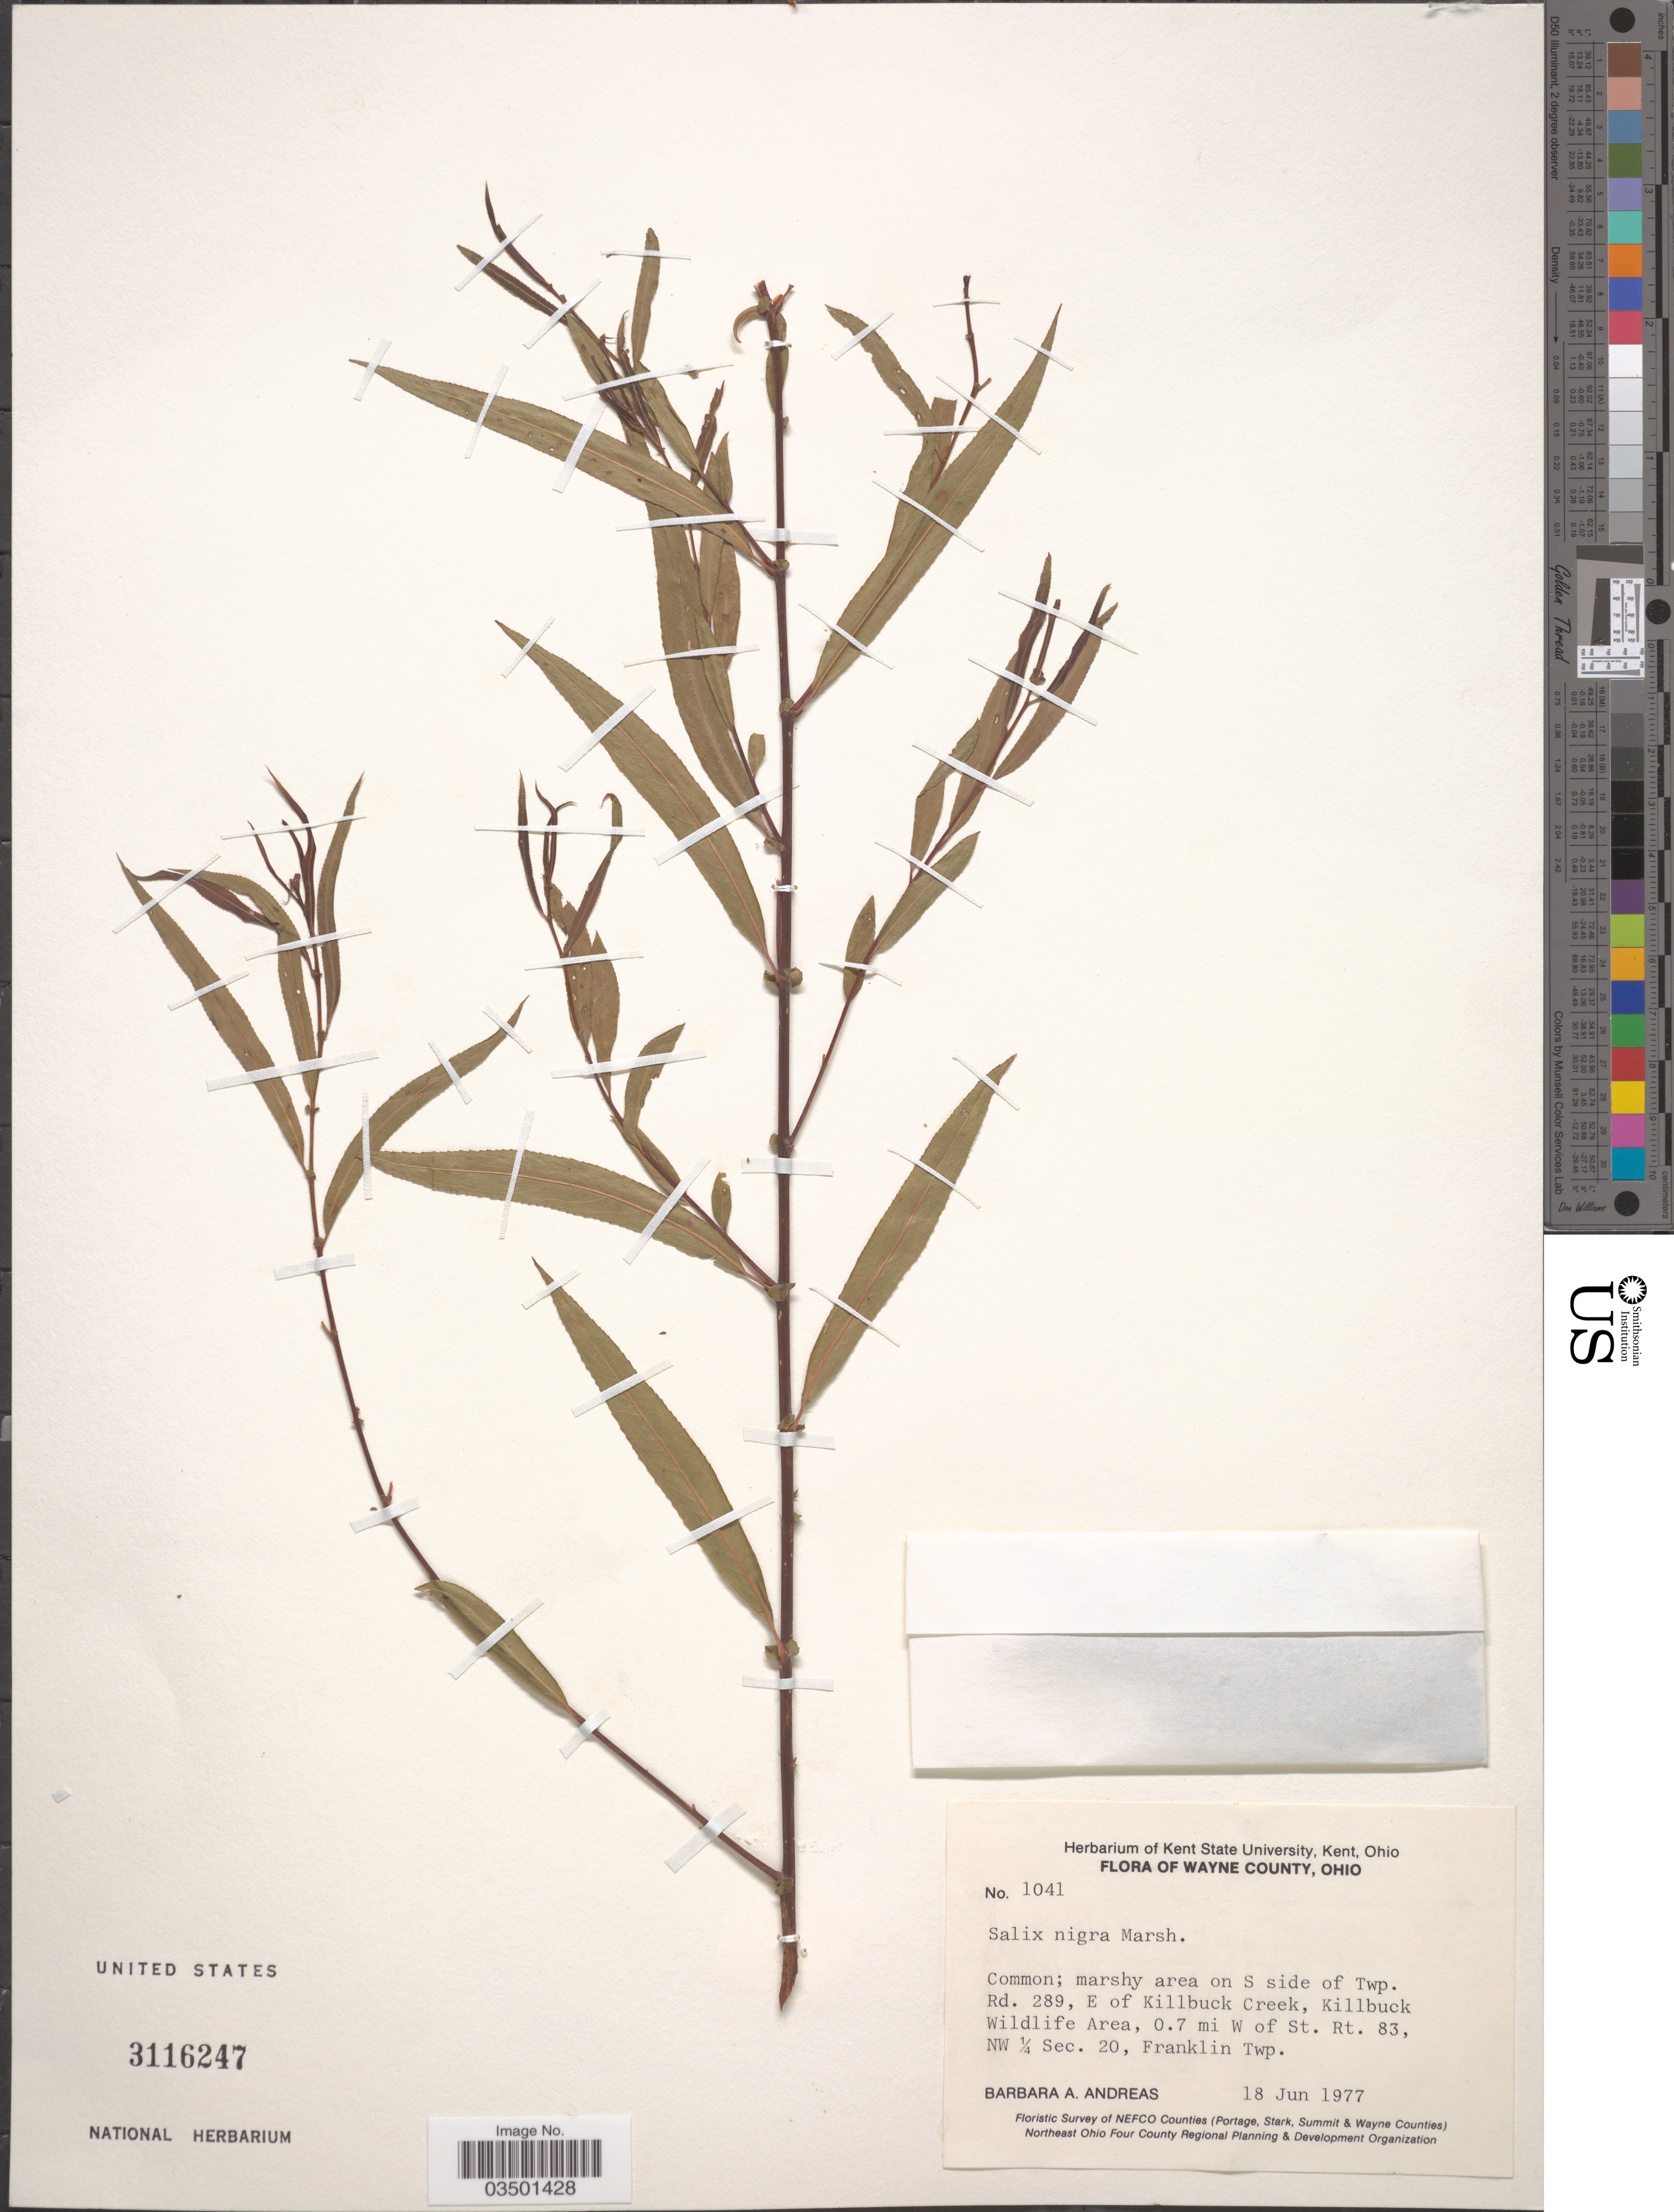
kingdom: Plantae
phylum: Tracheophyta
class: Magnoliopsida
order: Malpighiales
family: Salicaceae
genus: Salix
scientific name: Salix nigra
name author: Marshall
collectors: B. A. Andreas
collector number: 1041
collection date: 1977-06-18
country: United States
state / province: Ohio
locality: Wayne County. Marshy area on S side of Twp. Rd. 289, E of Killbuck Creek, Killbuck Wildlife Area, 0.7 mi W of St. Rt. 83, NW ¼ Sec. 20, Franklin Twp.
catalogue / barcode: US 3116247